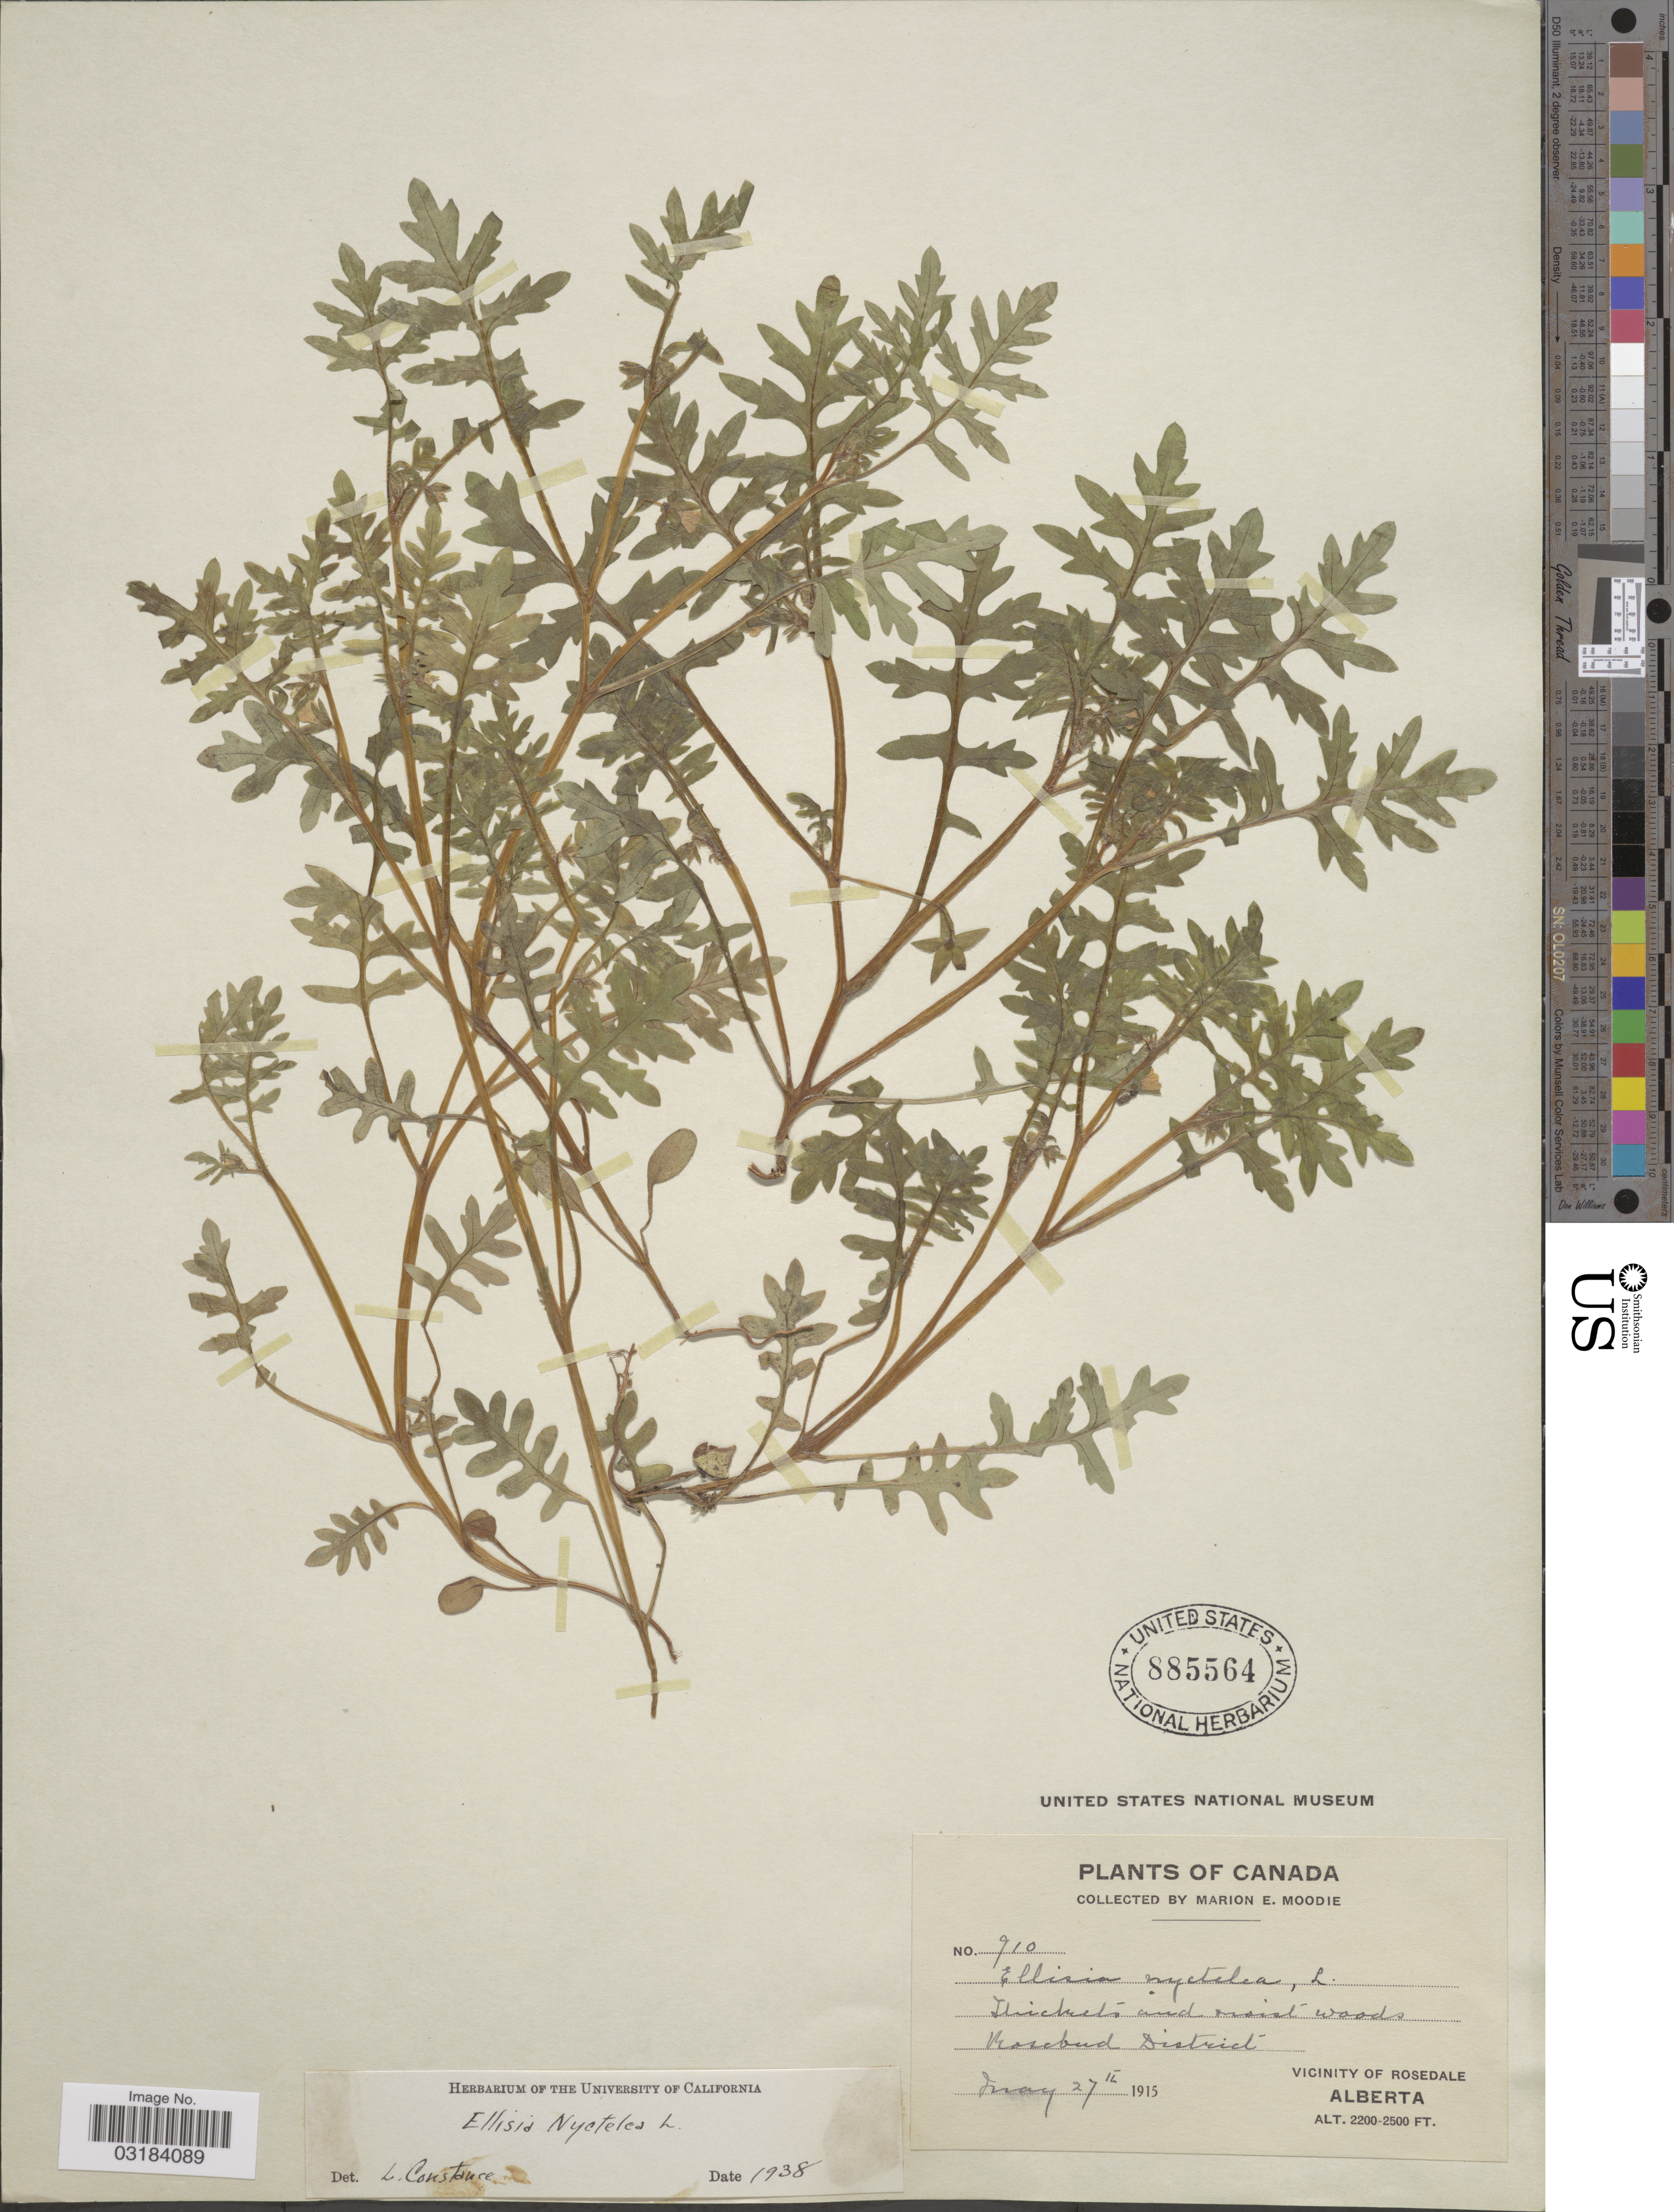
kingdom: Plantae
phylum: Tracheophyta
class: Magnoliopsida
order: Boraginales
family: Hydrophyllaceae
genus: Ellisia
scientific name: Ellisia nyctelea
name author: L.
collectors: M. E. Moodie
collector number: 910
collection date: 1915-05-27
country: Canada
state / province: Alberta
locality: Thickets and moist woods, Rosebud District. Vicinity of Rosedale.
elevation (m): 671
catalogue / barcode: US 885564